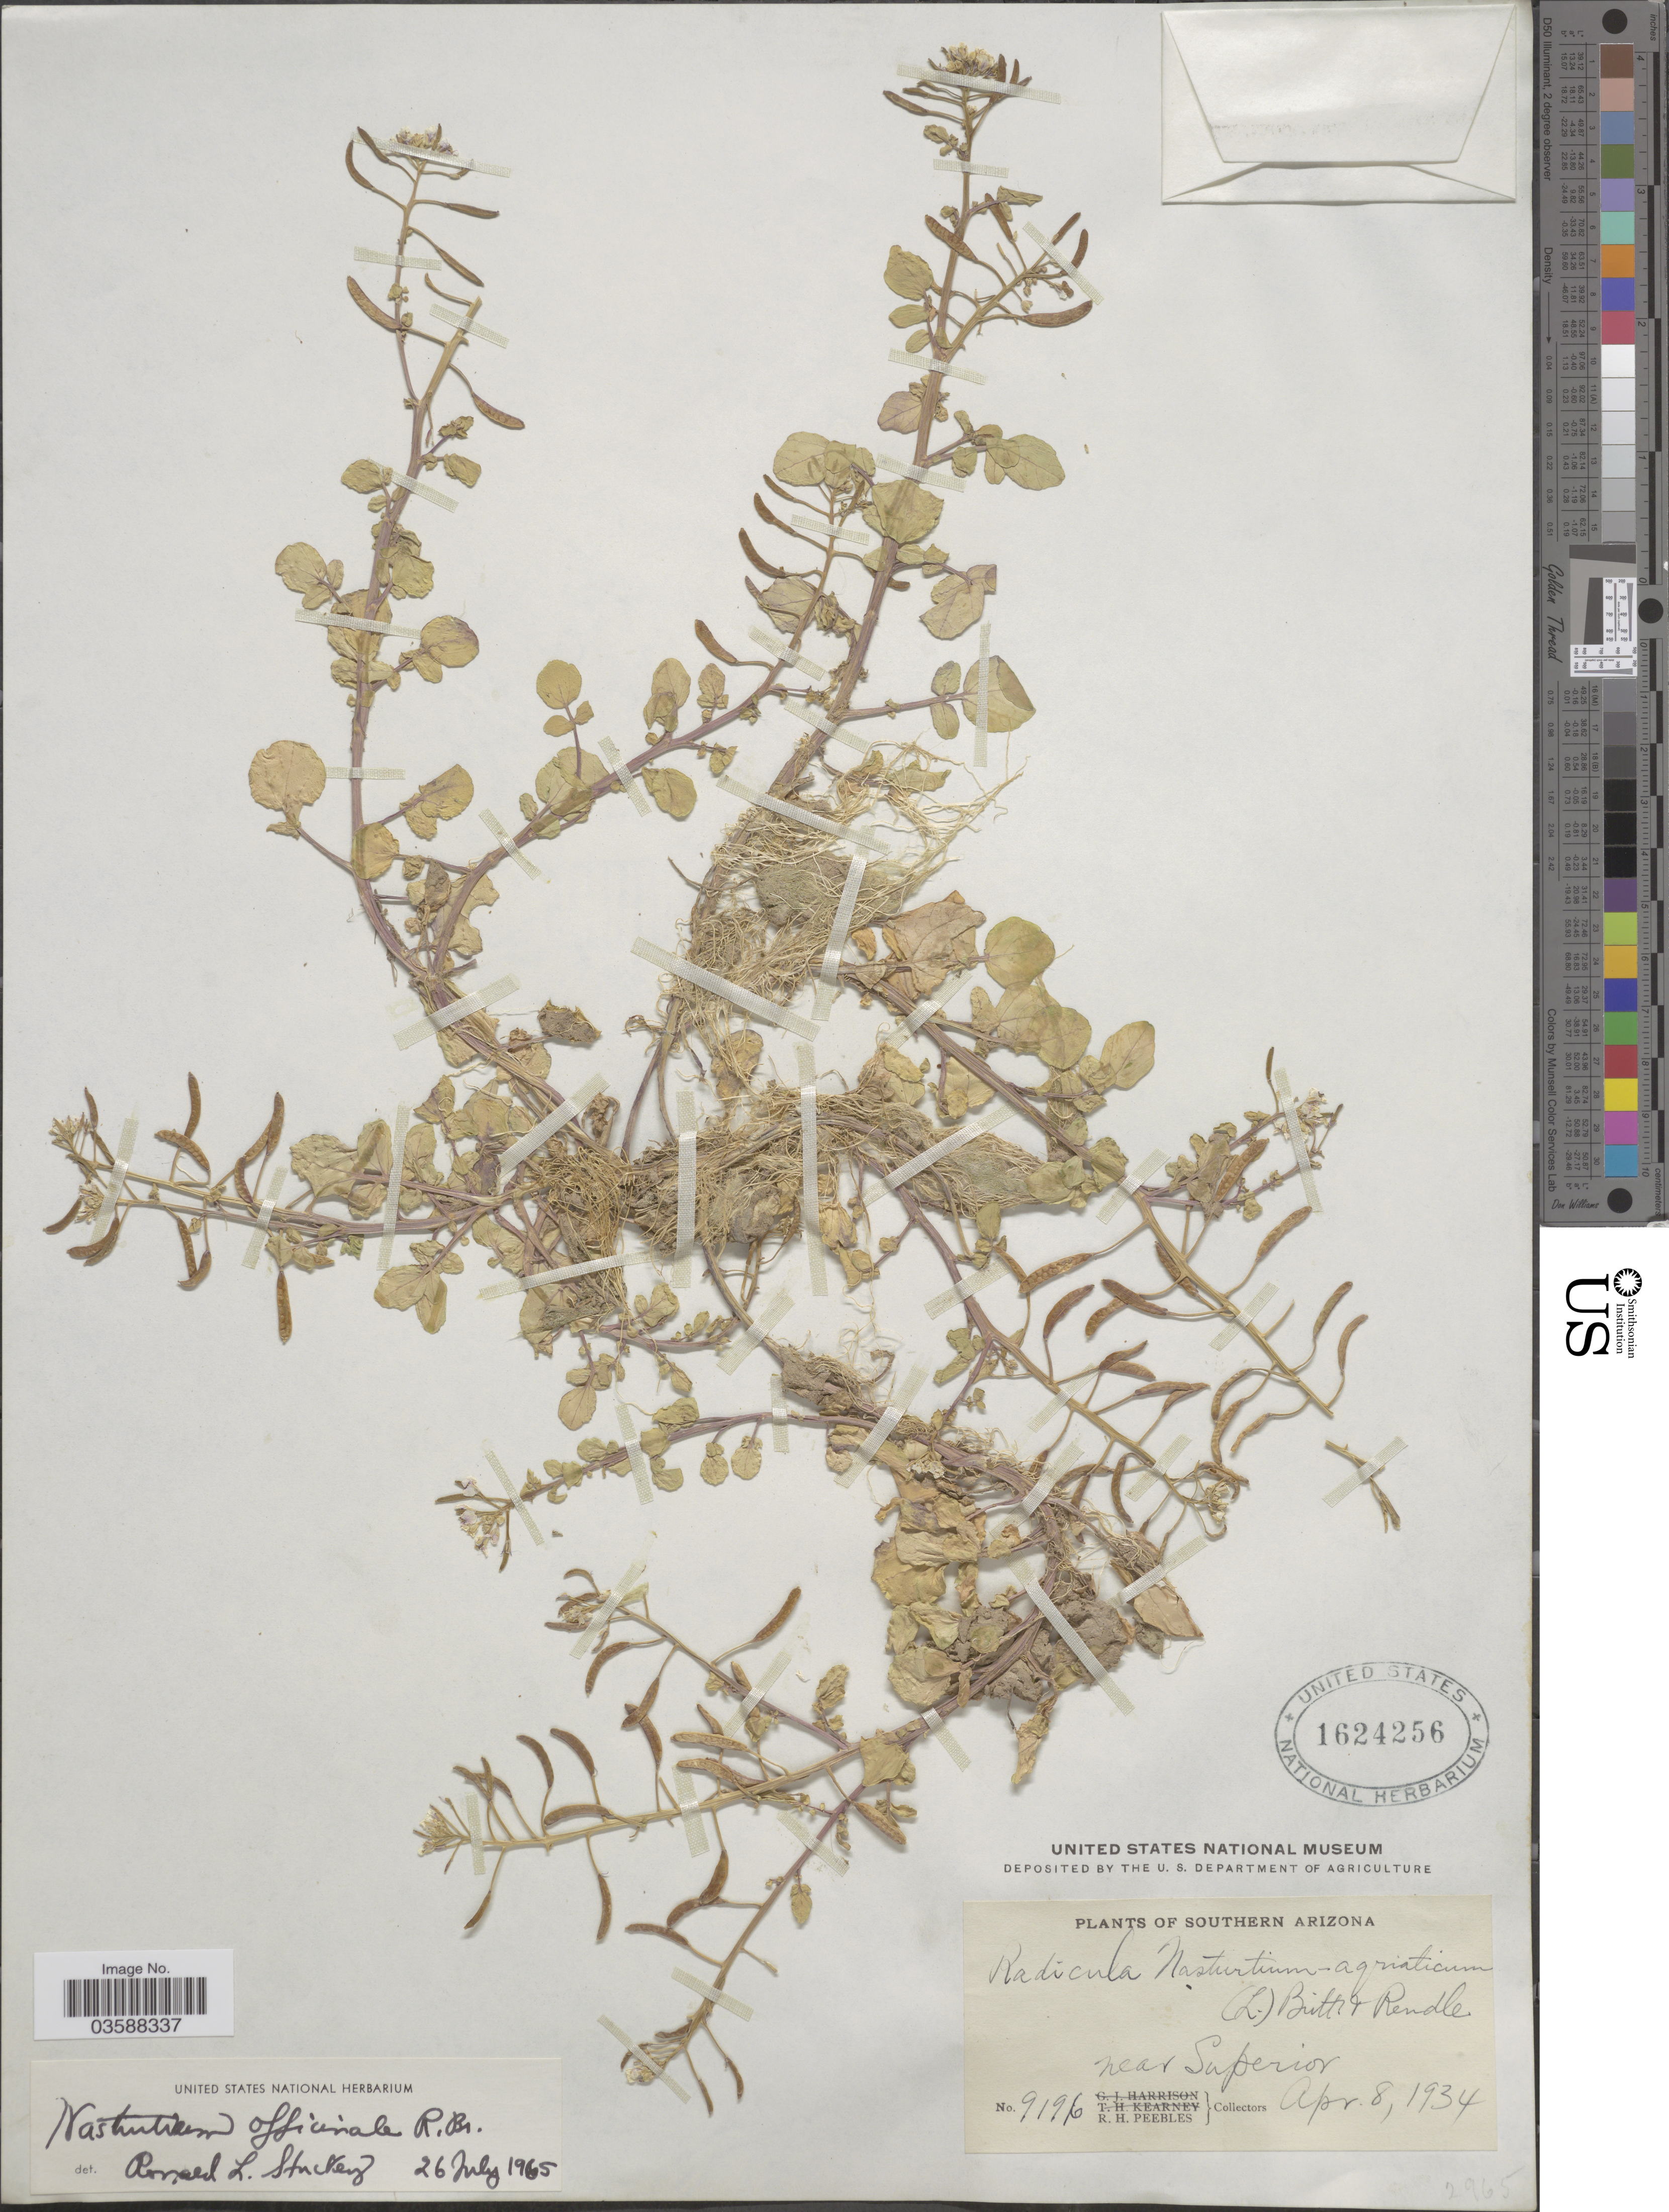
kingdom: Plantae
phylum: Tracheophyta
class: Magnoliopsida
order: Brassicales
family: Brassicaceae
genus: Nasturtium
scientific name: Nasturtium officinale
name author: R. Br.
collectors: R. H. Peebles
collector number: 9196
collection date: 1934-04-08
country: United States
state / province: Arizona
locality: Southern Arizona. Near Superior.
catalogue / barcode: US 1624256